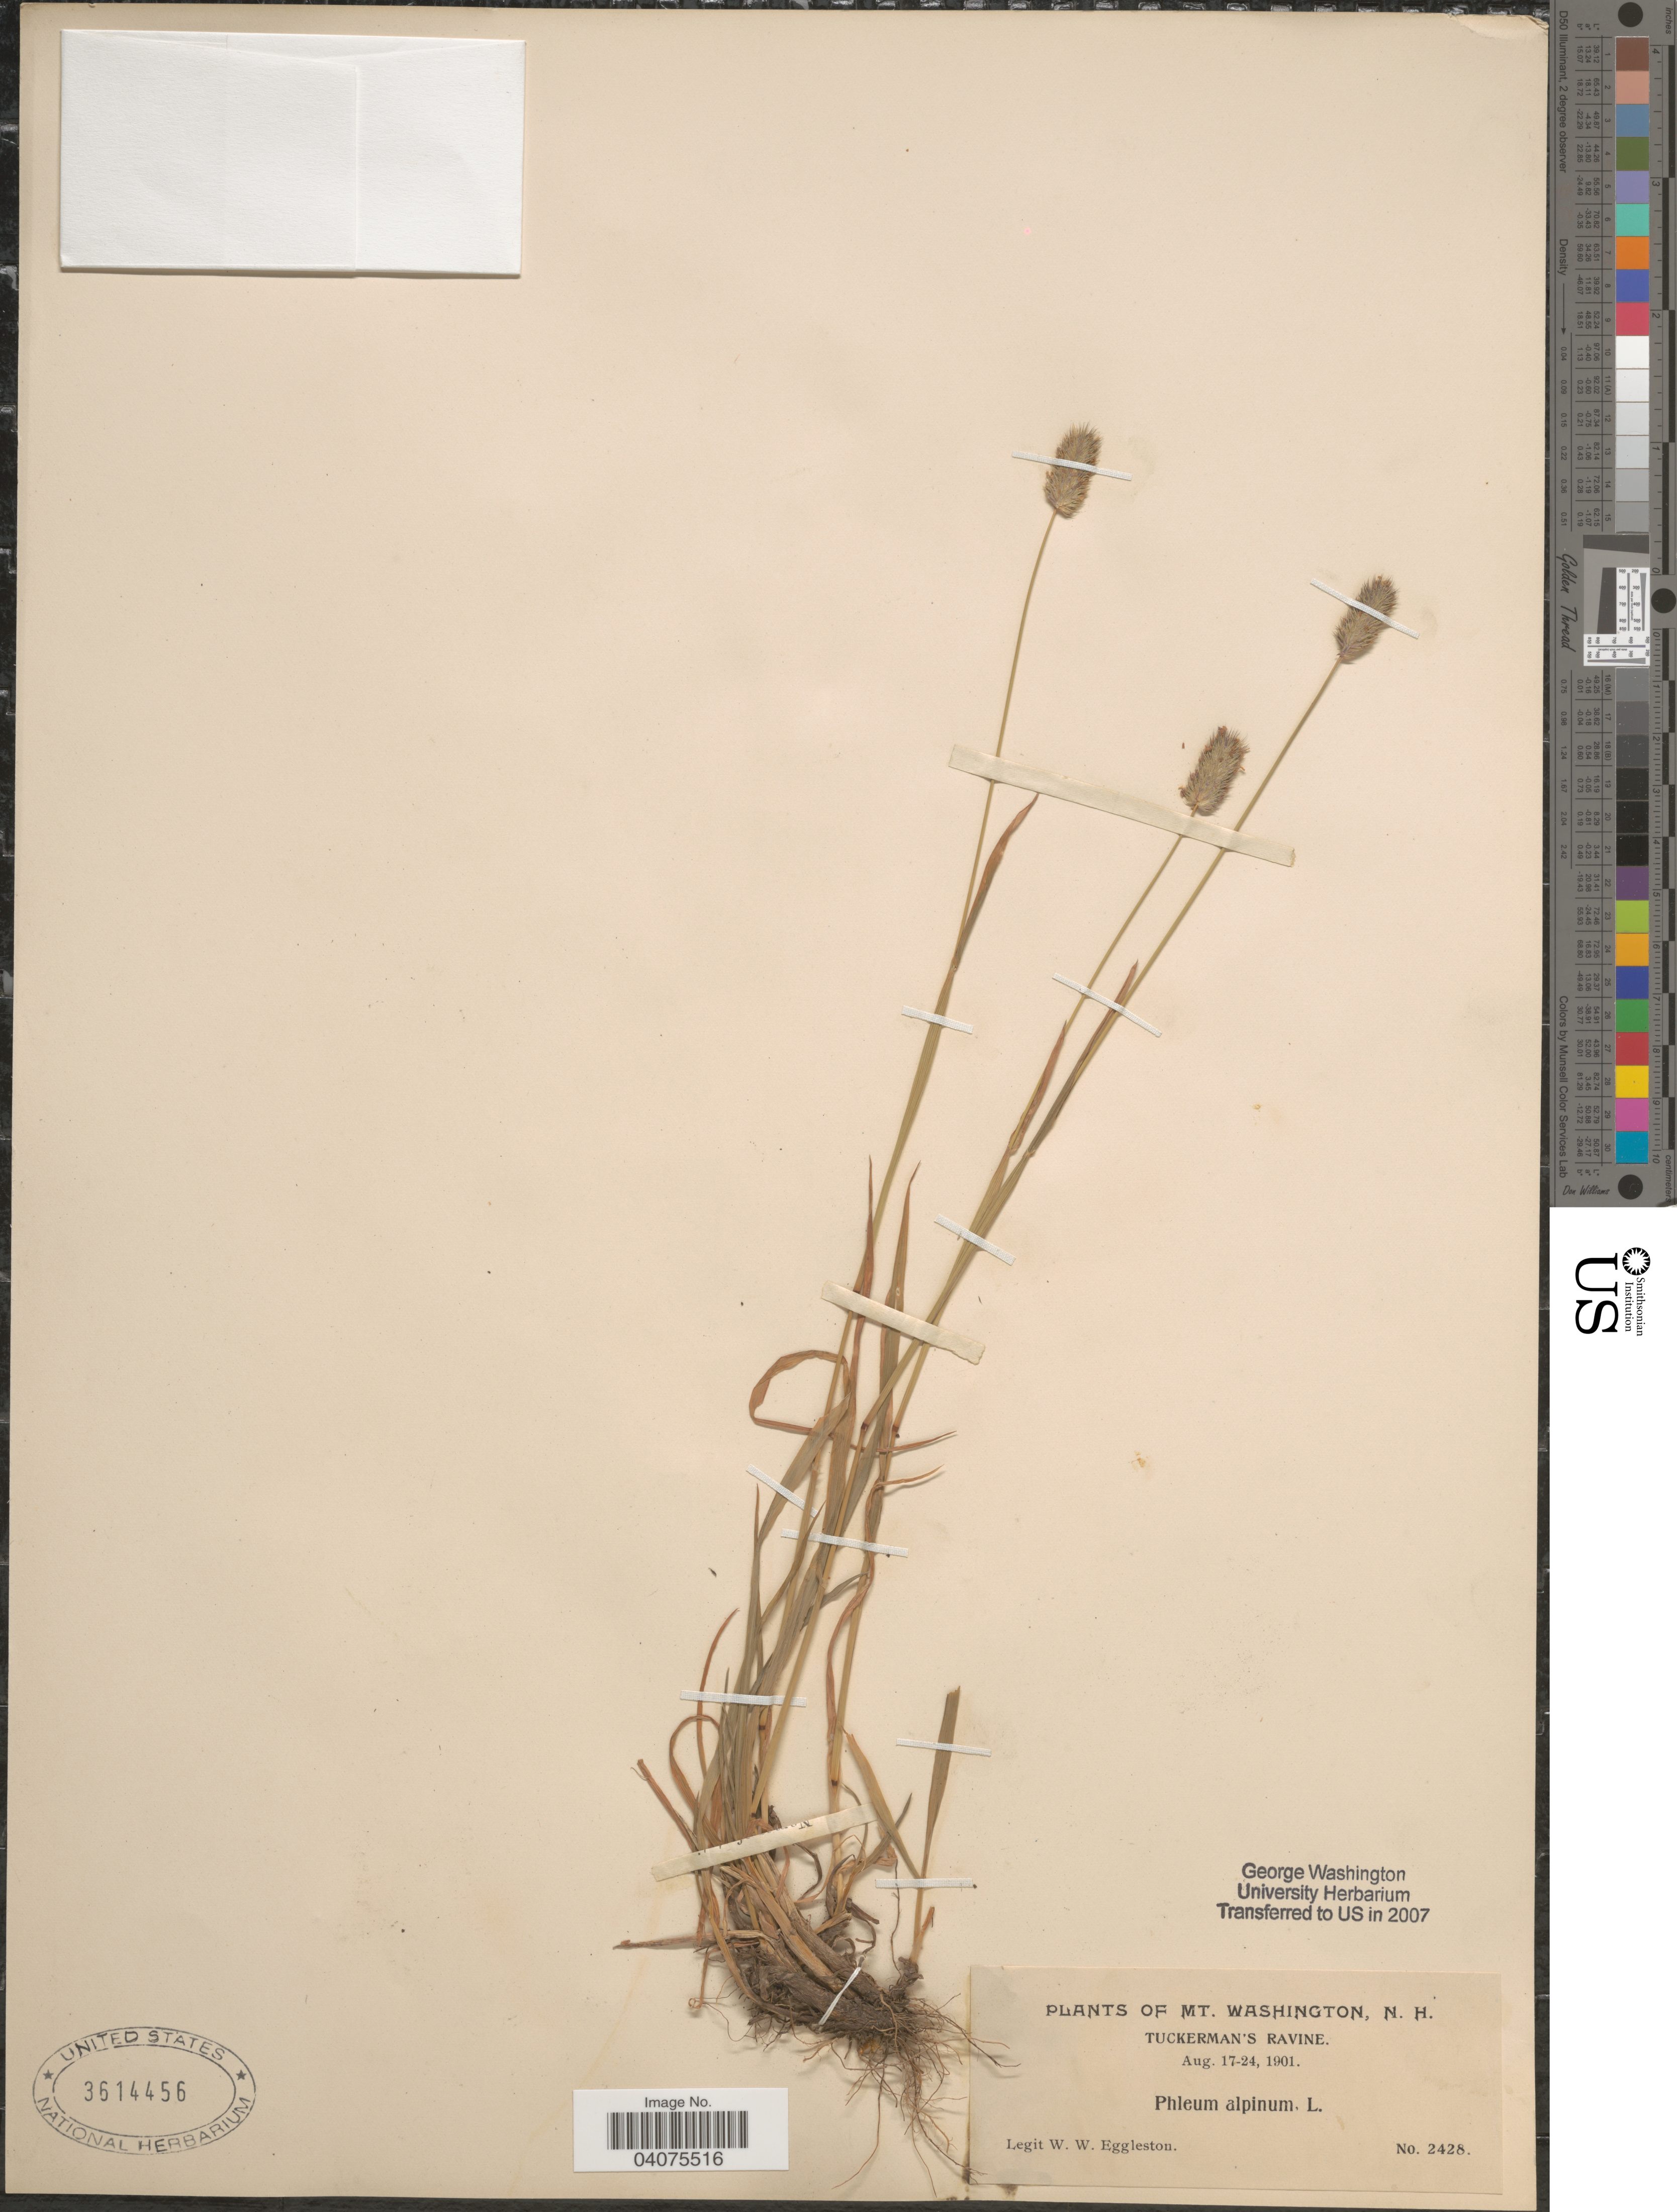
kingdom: Plantae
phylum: Tracheophyta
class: Liliopsida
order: Poales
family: Poaceae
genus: Phleum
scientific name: Phleum alpinum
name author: L.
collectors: W. W. Eggleston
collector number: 2428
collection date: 1901-08-17/1901-08-24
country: United States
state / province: New Hampshire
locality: Mt. Washington. Tuckerman's Ravine.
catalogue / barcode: US 3614456